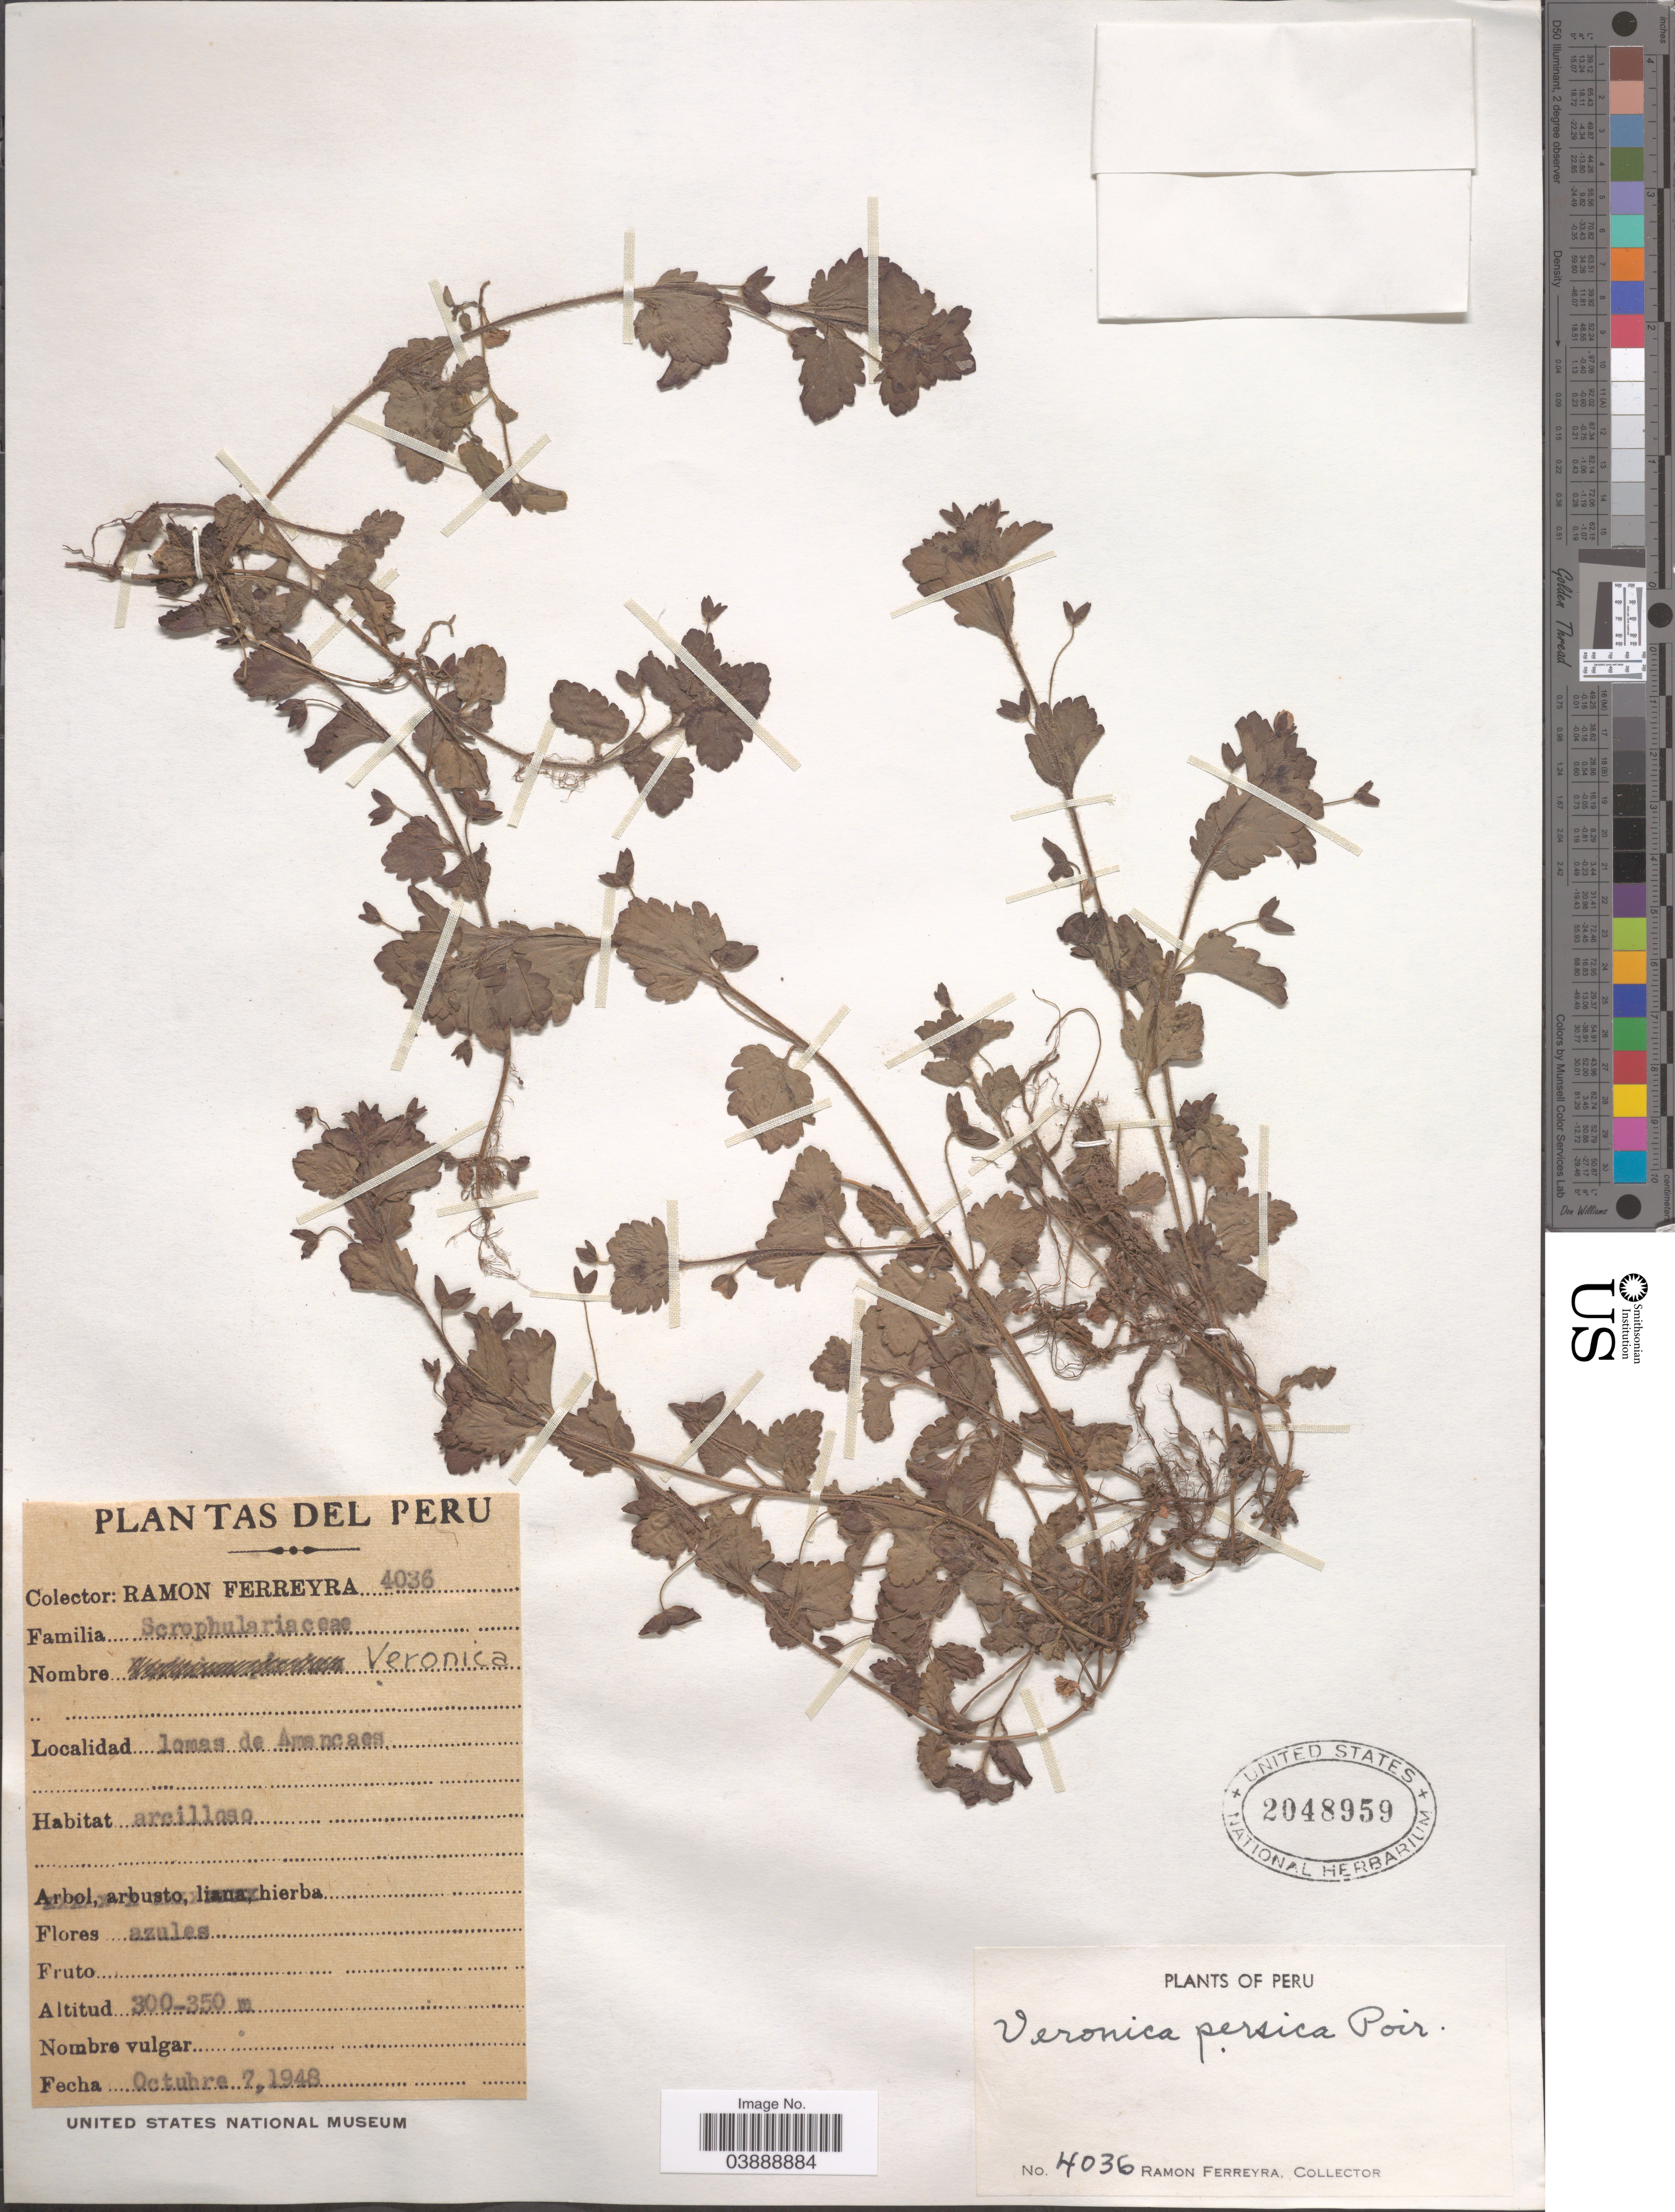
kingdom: Plantae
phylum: Tracheophyta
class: Magnoliopsida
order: Lamiales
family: Plantaginaceae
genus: Veronica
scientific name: Veronica persica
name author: Poir.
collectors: R. A. Ferreyra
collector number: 4036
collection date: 1948-10-07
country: Peru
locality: Lomas de Amancaes.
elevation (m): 300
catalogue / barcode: US 2048959